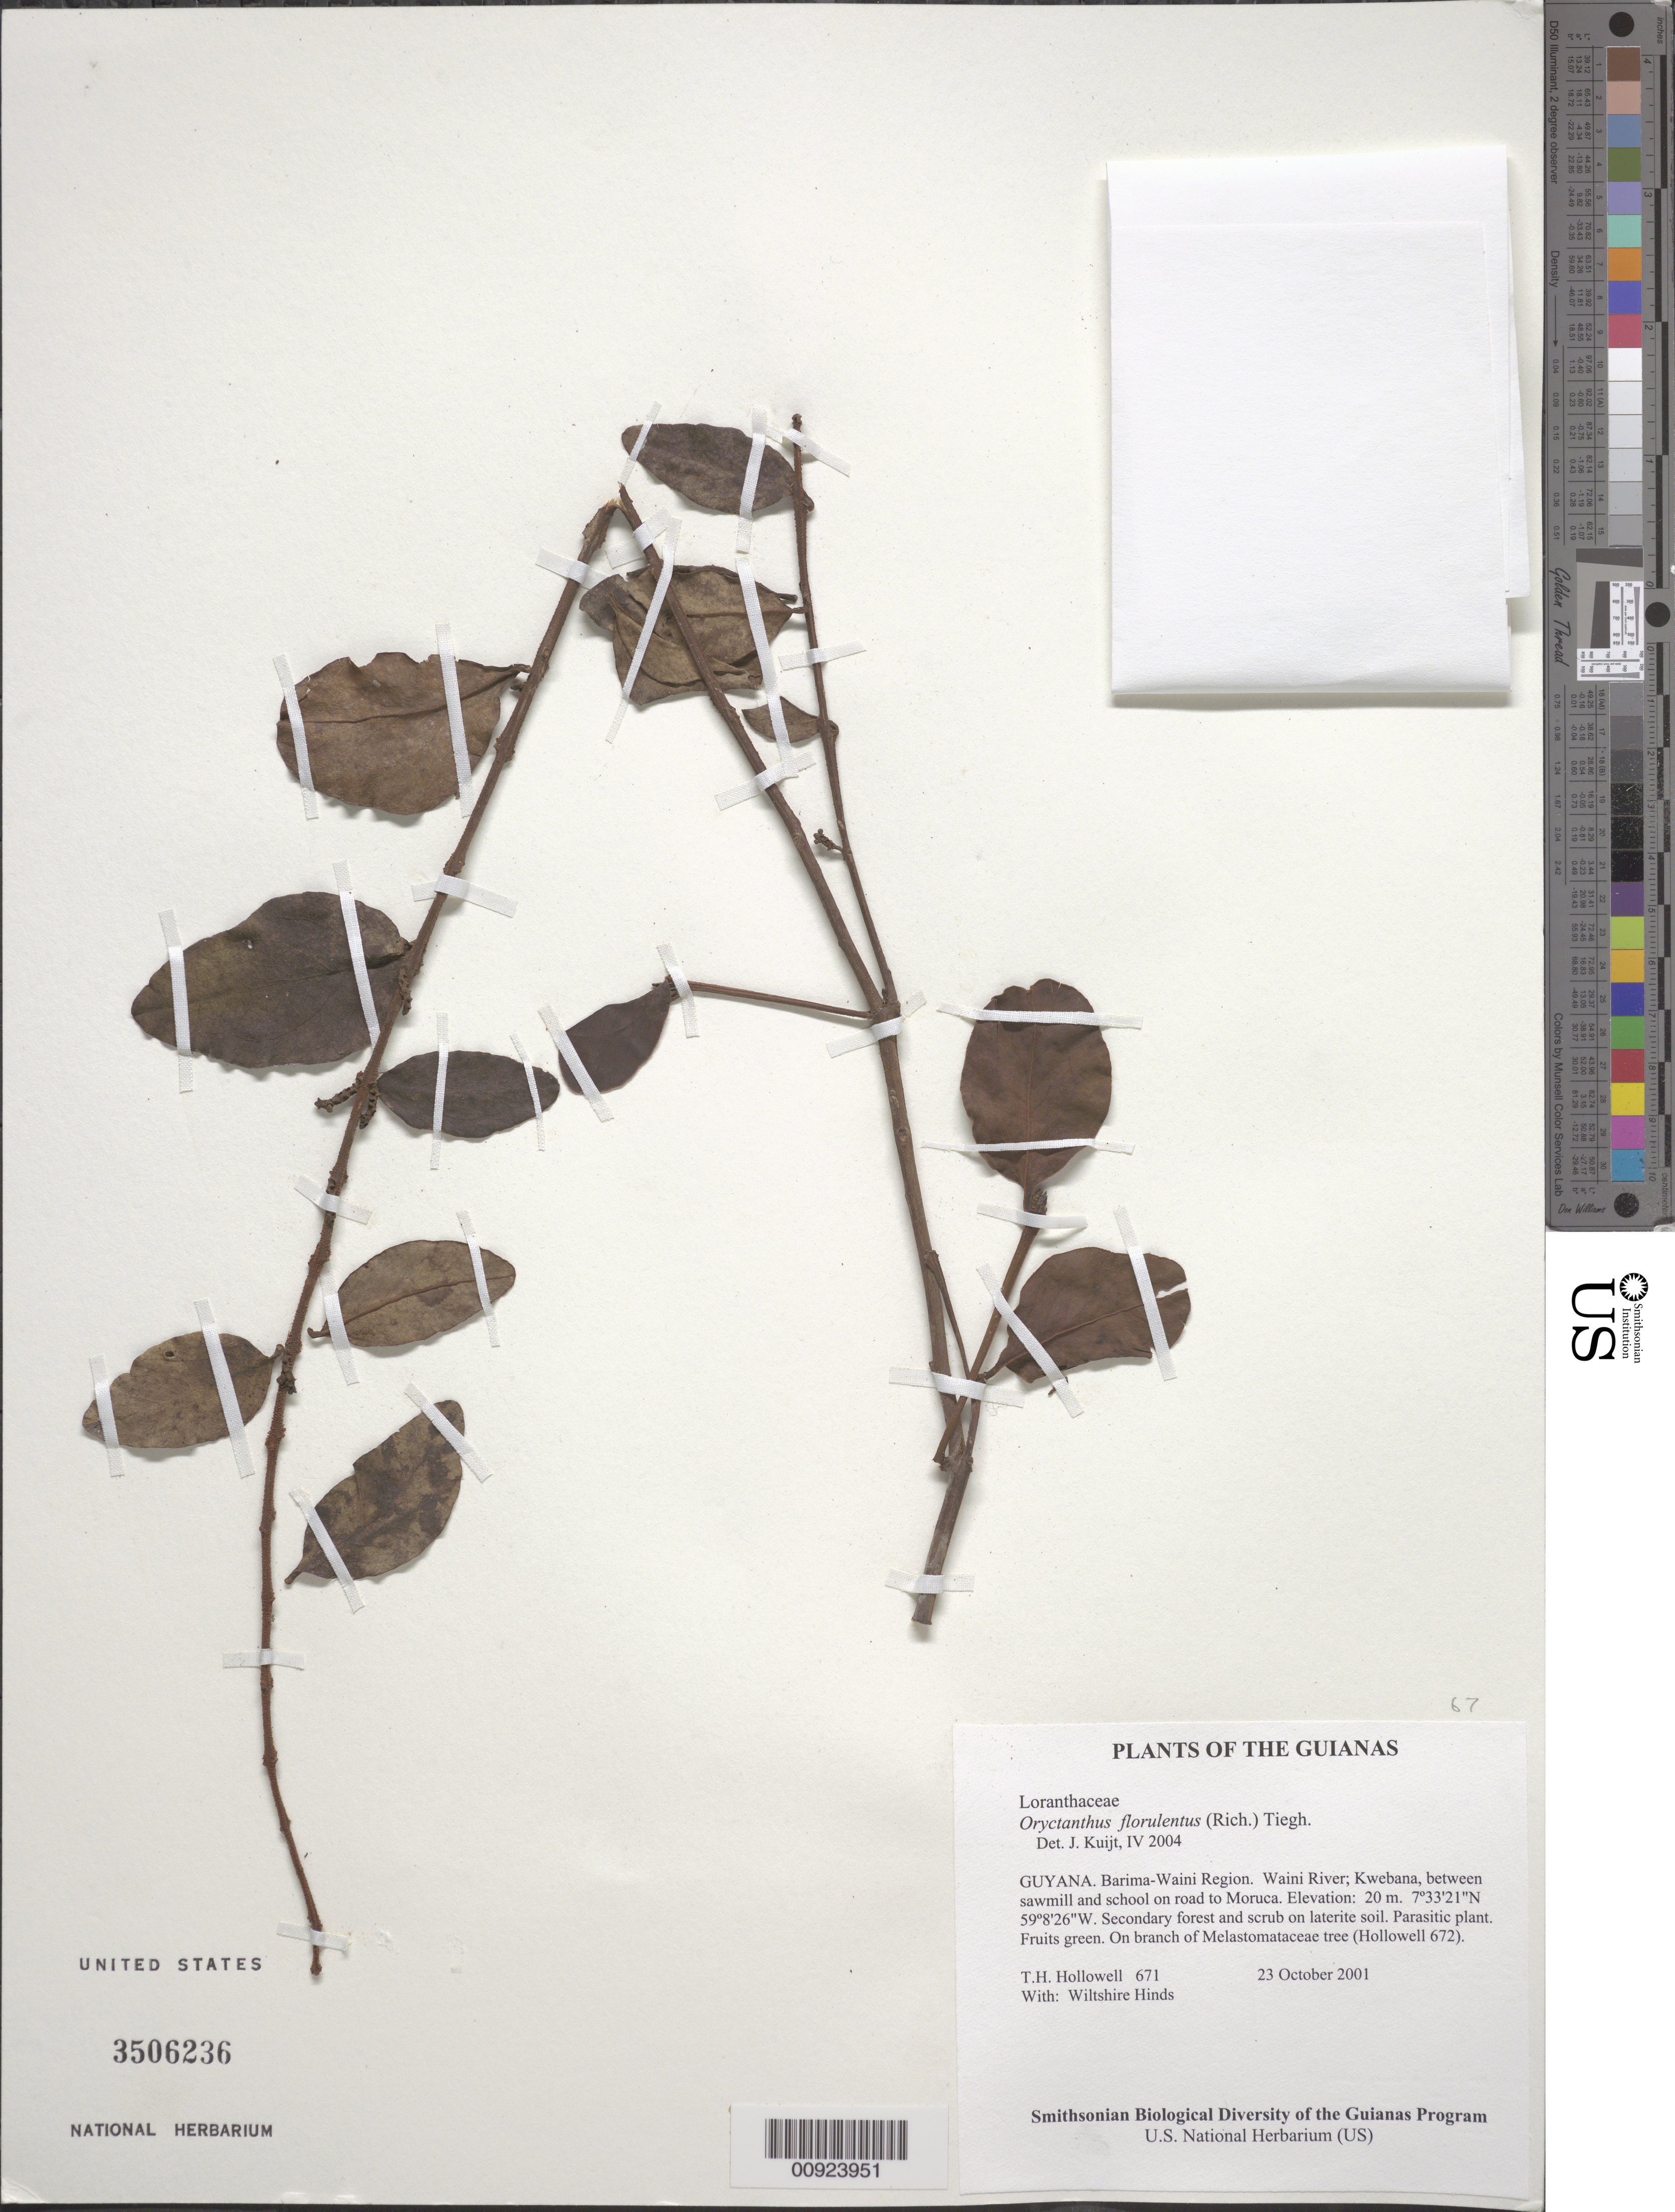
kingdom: Plantae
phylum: Tracheophyta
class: Magnoliopsida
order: Santalales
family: Loranthaceae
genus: Oryctanthus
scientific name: Oryctanthus florulentus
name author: (Rich.) Tiegh.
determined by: Kuijt, Job, (CANADA)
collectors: T. Hollowell & W. Hinds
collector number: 671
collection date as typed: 23 October 2001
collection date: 2001-10-23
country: Guyana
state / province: Barima-Waini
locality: Waini River; Kwebana, between sawmill and school on road to Moruca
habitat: Secondary forest and scrub on laterite soil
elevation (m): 20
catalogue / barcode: US 3506236